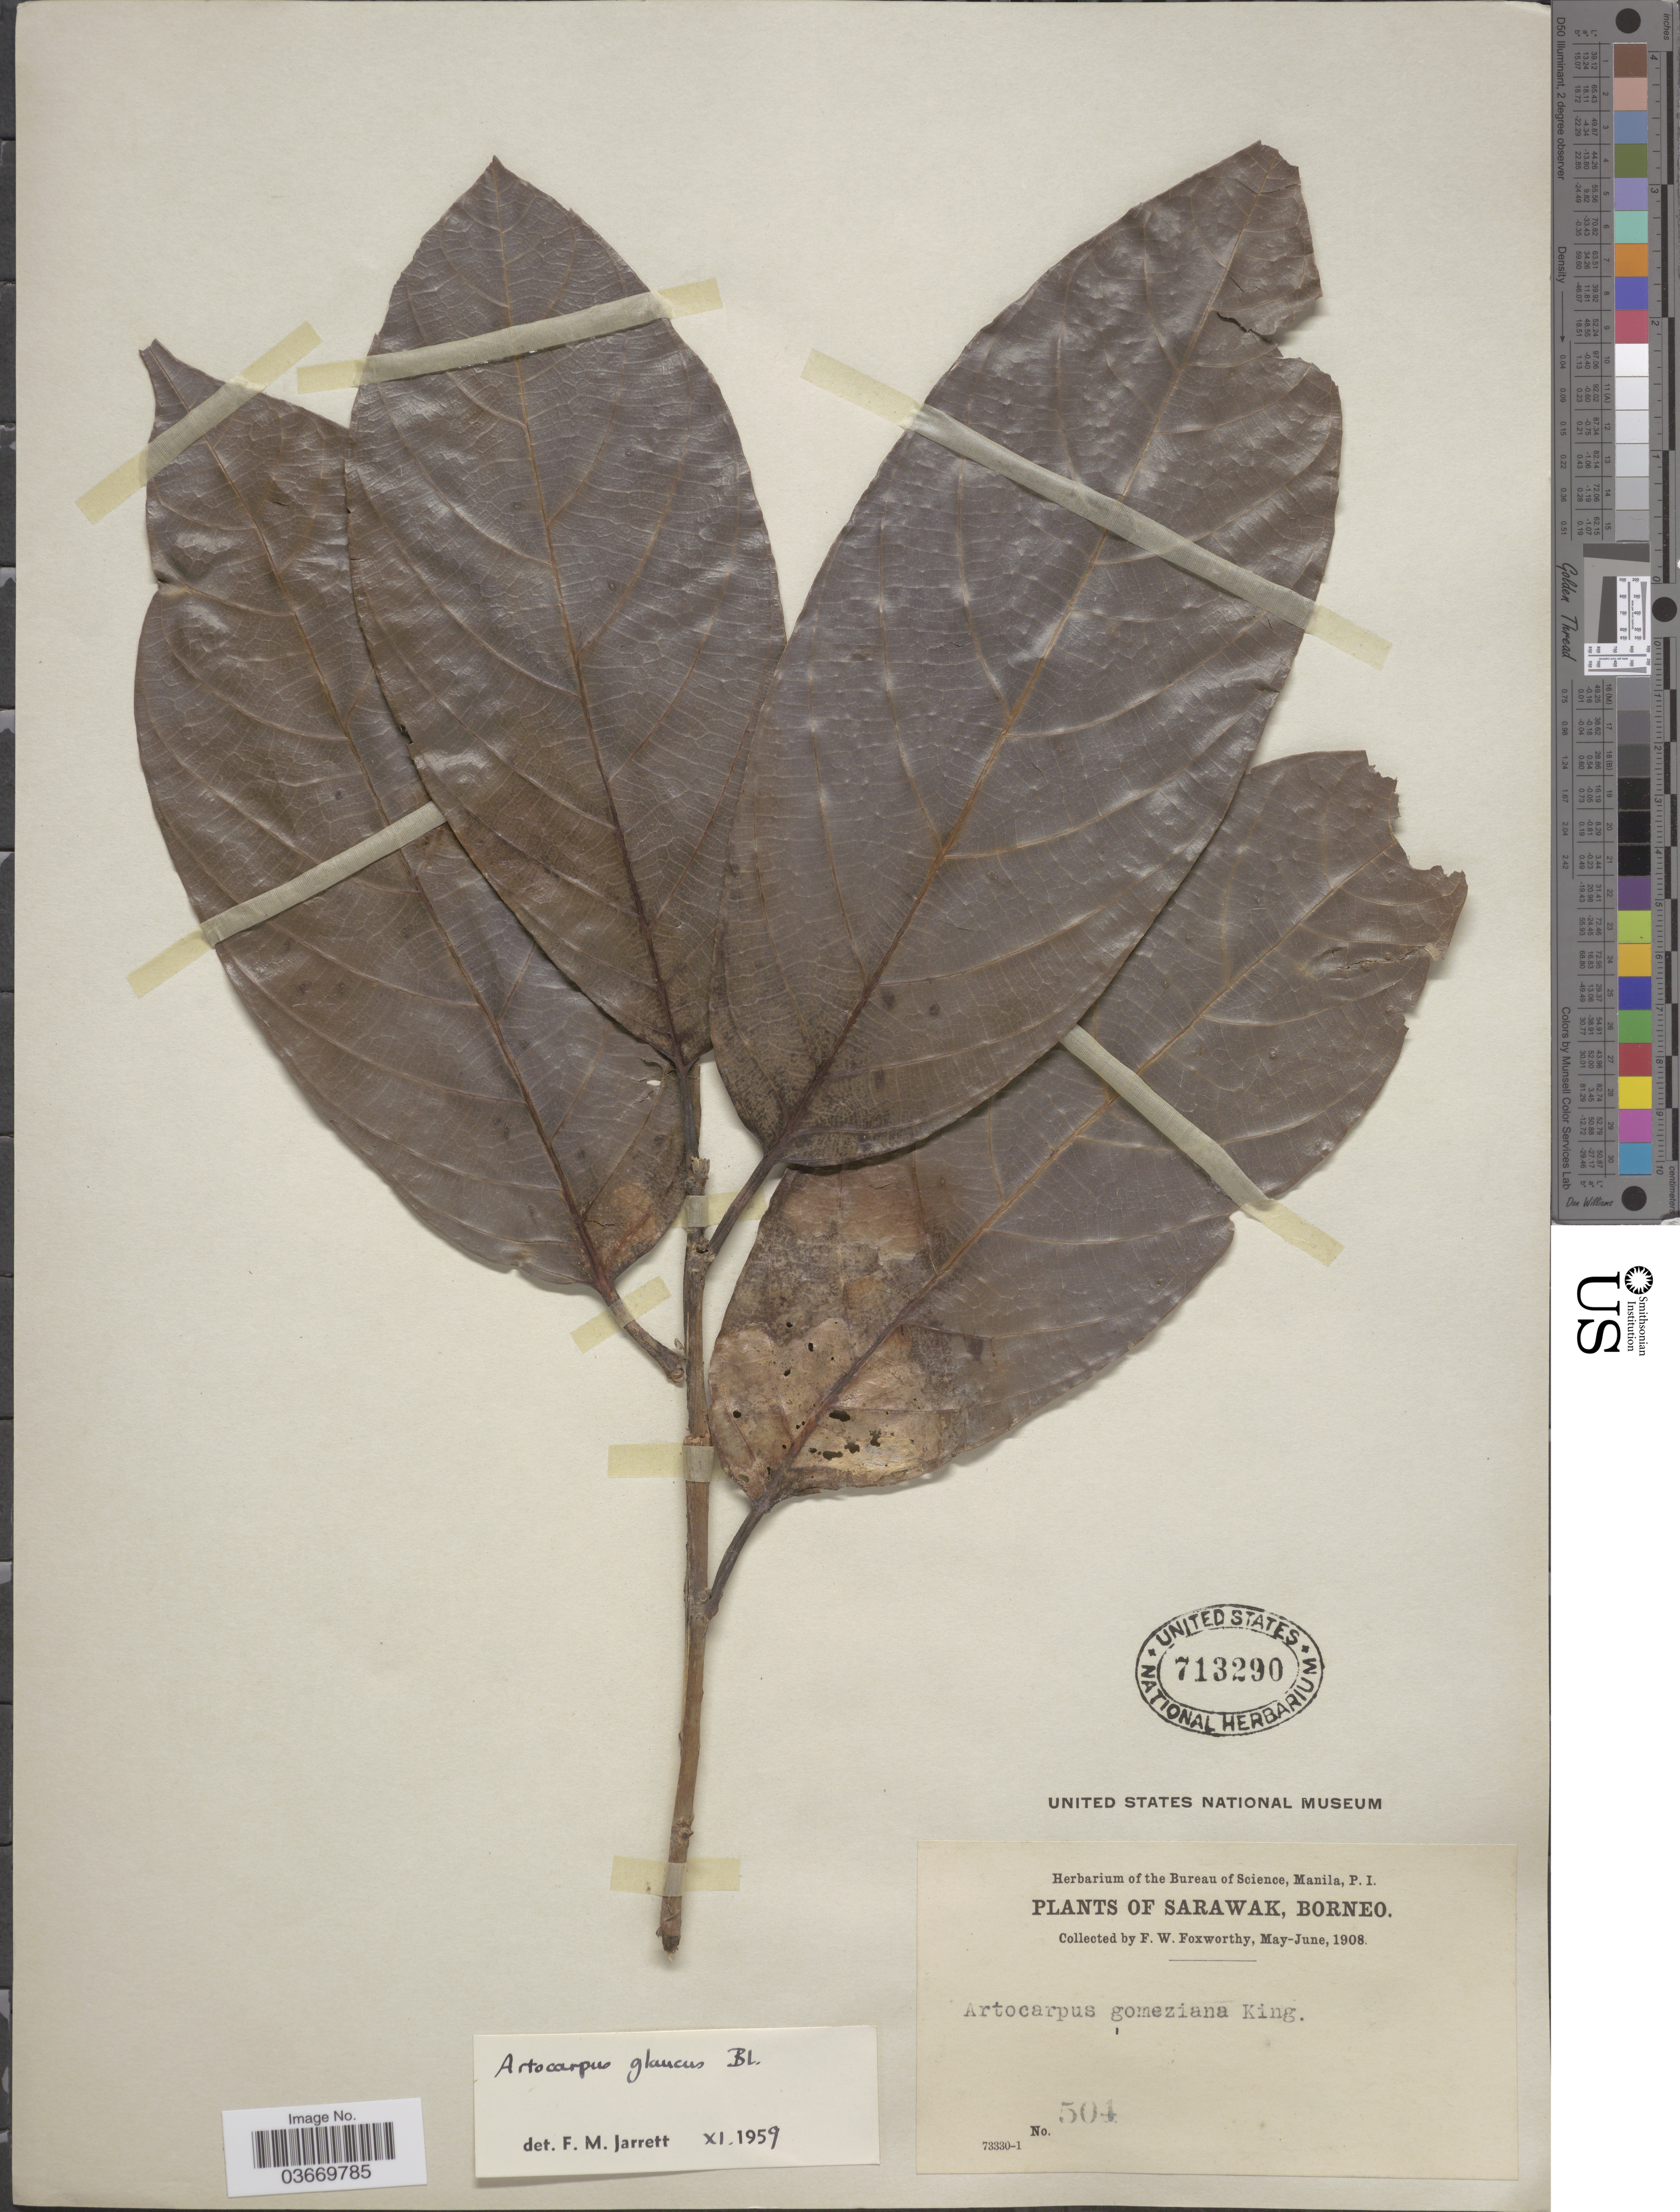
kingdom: Plantae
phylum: Tracheophyta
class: Magnoliopsida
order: Rosales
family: Moraceae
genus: Artocarpus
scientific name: Artocarpus glaucus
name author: Blume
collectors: F. W. Foxworthy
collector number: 504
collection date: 1908-05/1908-06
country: Malaysia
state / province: Sarawak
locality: Borneo.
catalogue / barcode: US 713290